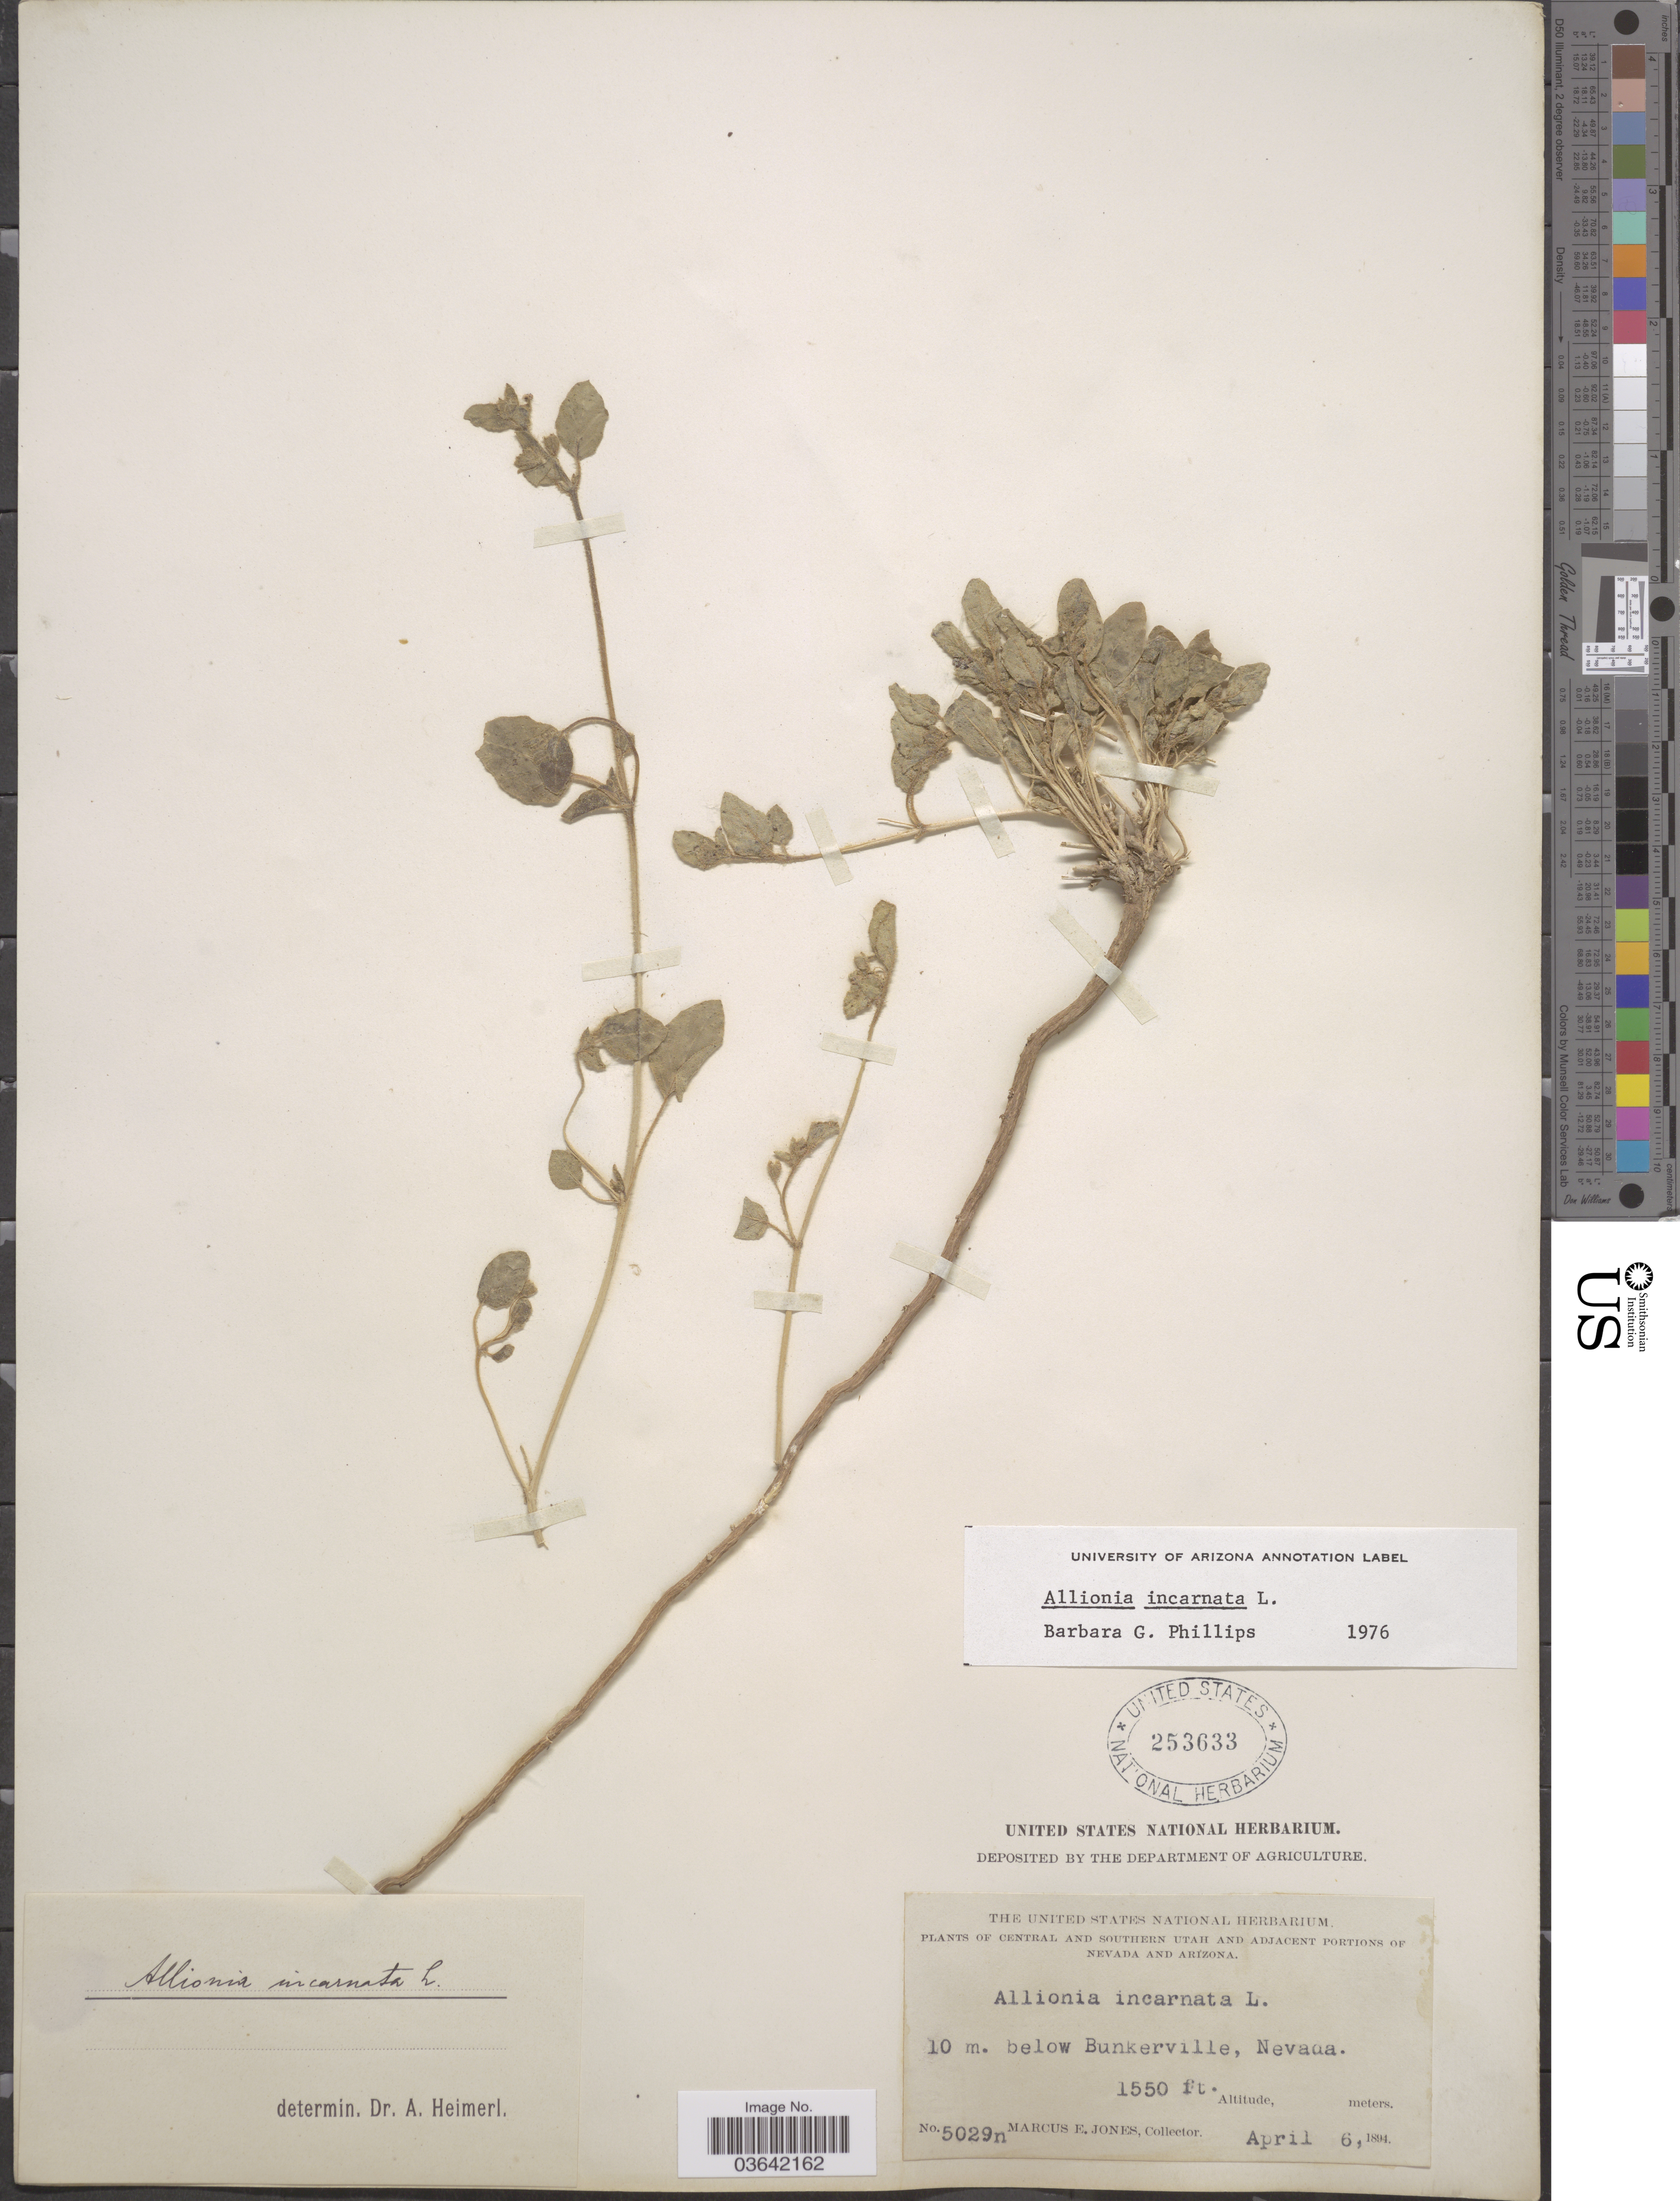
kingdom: Plantae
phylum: Tracheophyta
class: Magnoliopsida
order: Caryophyllales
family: Nyctaginaceae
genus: Allionia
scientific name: Allionia incarnata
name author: L.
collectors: M. E. Jones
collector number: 5029n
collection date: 1894-04-06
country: United States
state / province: Nevada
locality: Adjacent portions of Nevada. 10 m. below Bunkerville.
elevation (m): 472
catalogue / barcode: US 253633